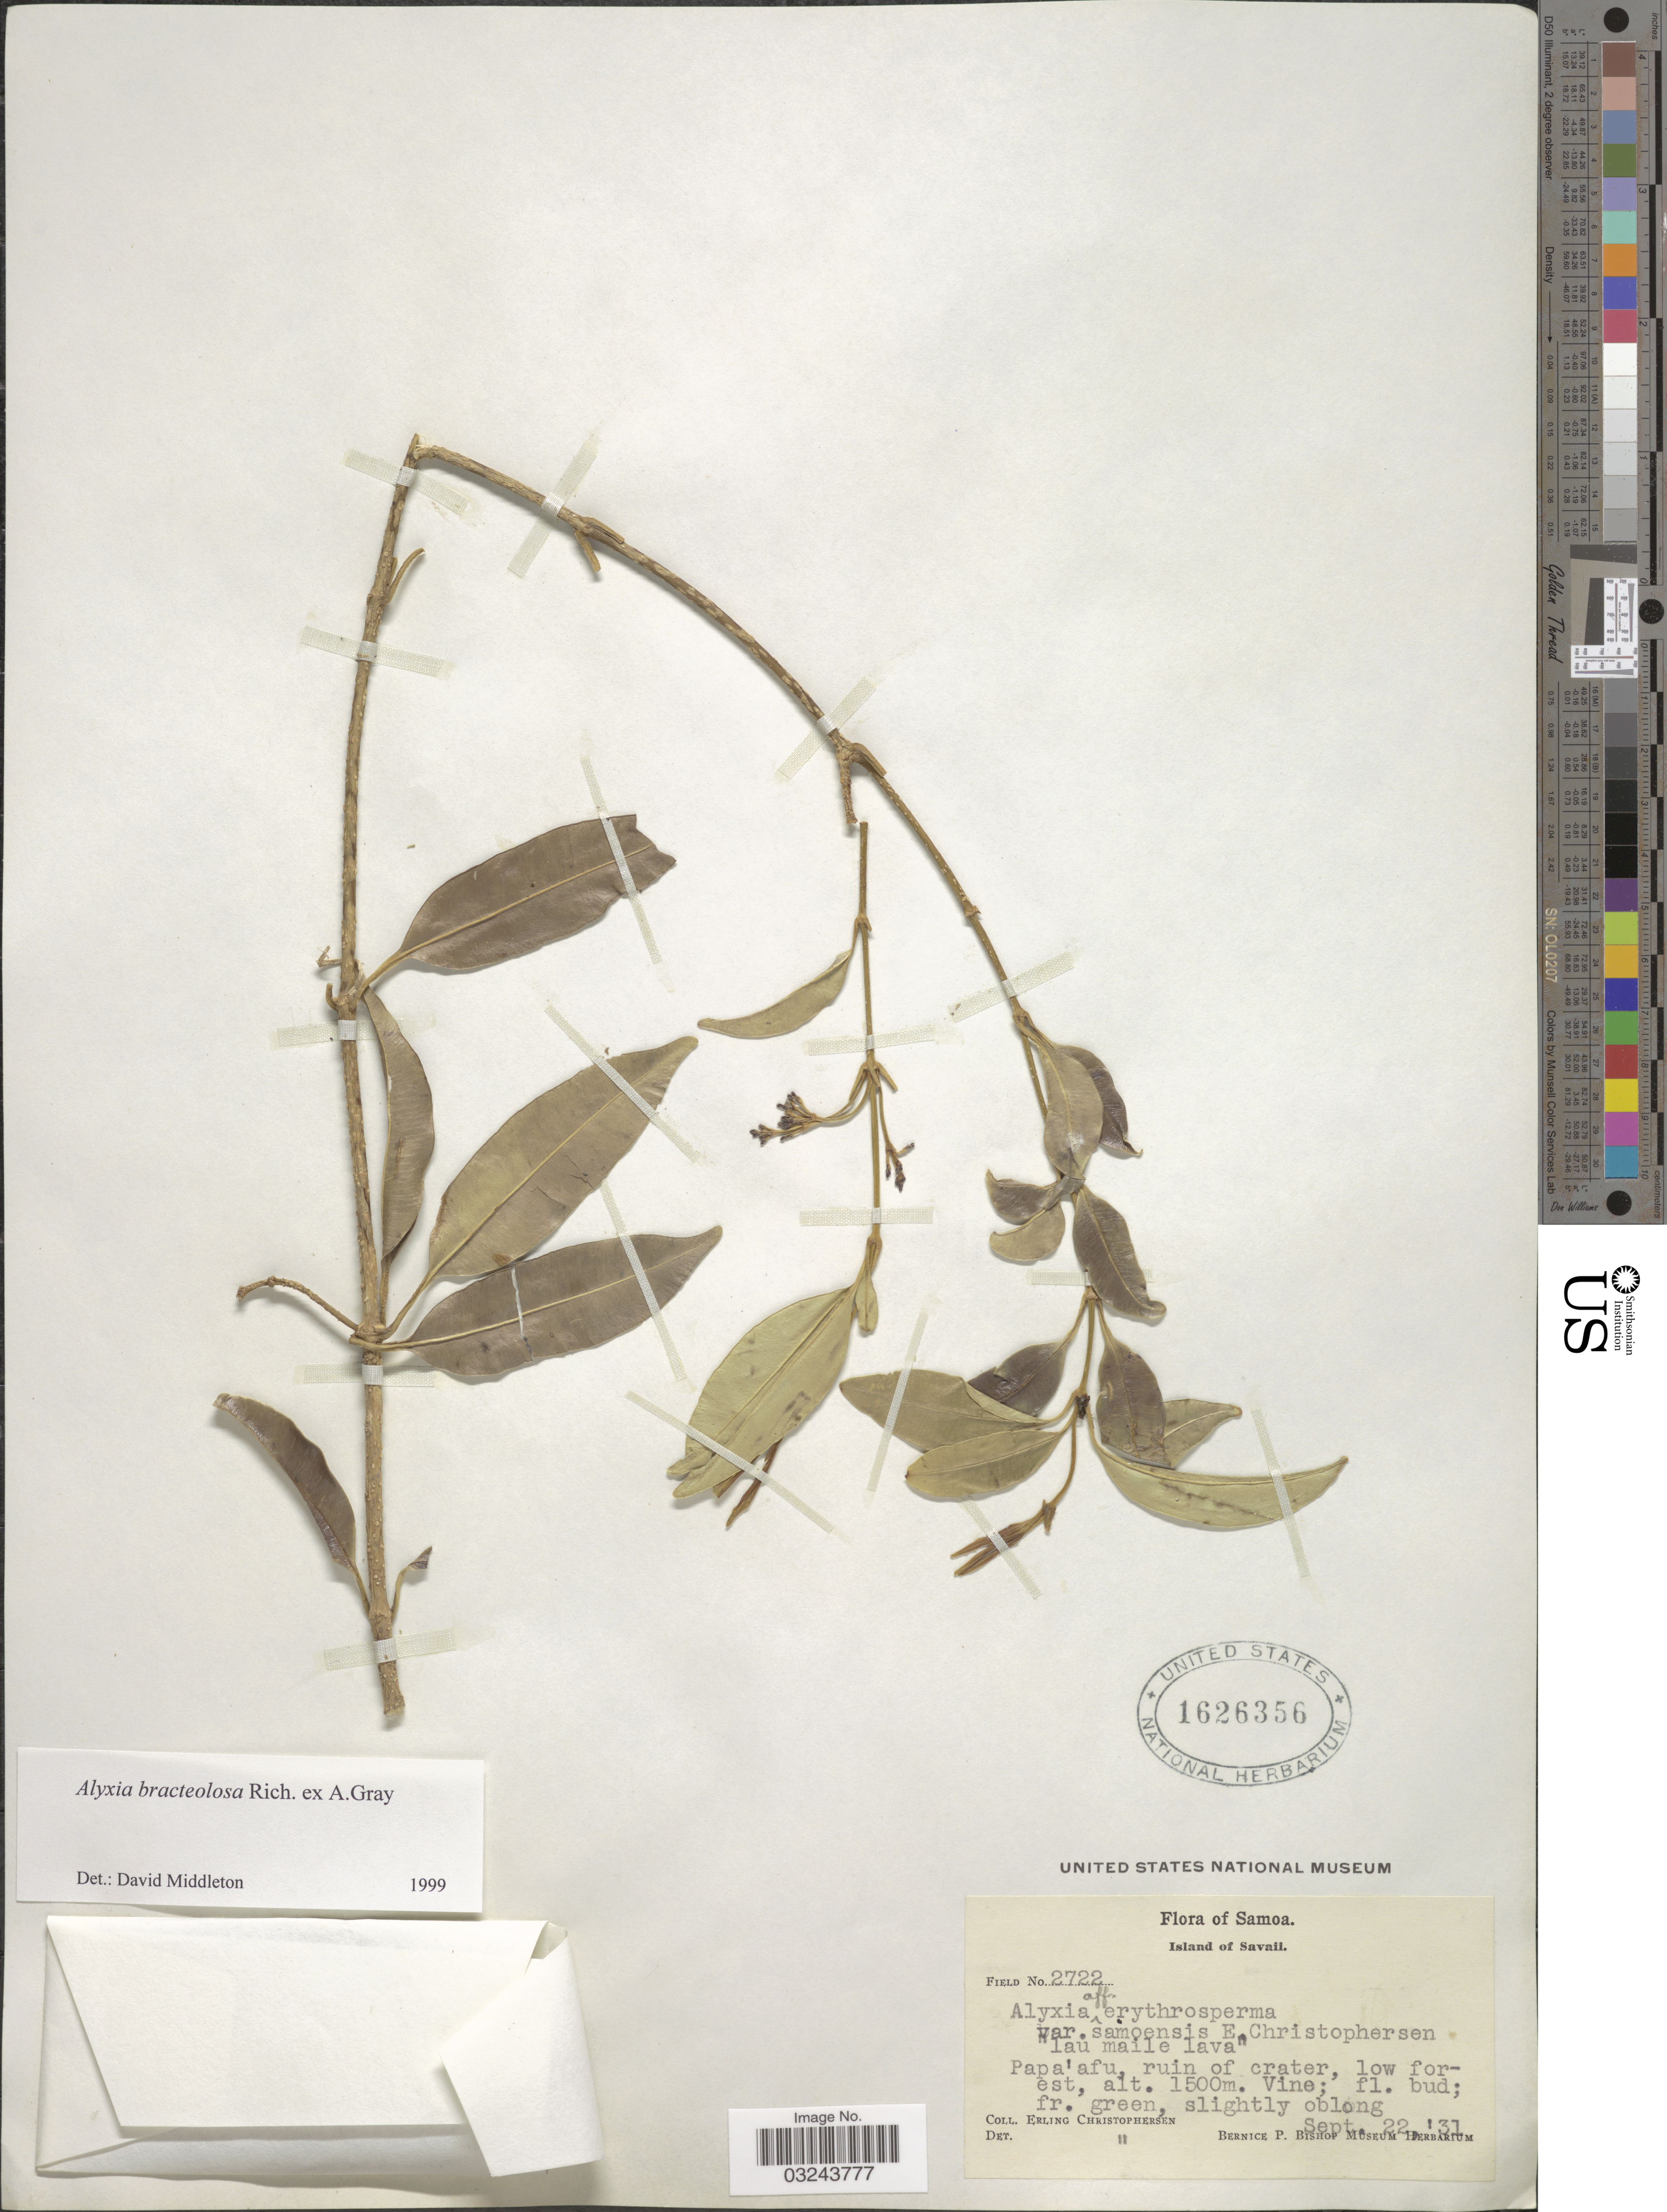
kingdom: Plantae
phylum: Tracheophyta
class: Magnoliopsida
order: Gentianales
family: Apocynaceae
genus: Alyxia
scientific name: Alyxia bracteolosa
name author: W.P. Rich ex A. Gray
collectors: E. Christophersen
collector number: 2722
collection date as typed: Transcribed d/m/y: 22/9/31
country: Samoa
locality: Samoa. Island of Savaii. Papa'afu, ruin of crater, low forest.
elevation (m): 1500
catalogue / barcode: US 1626356